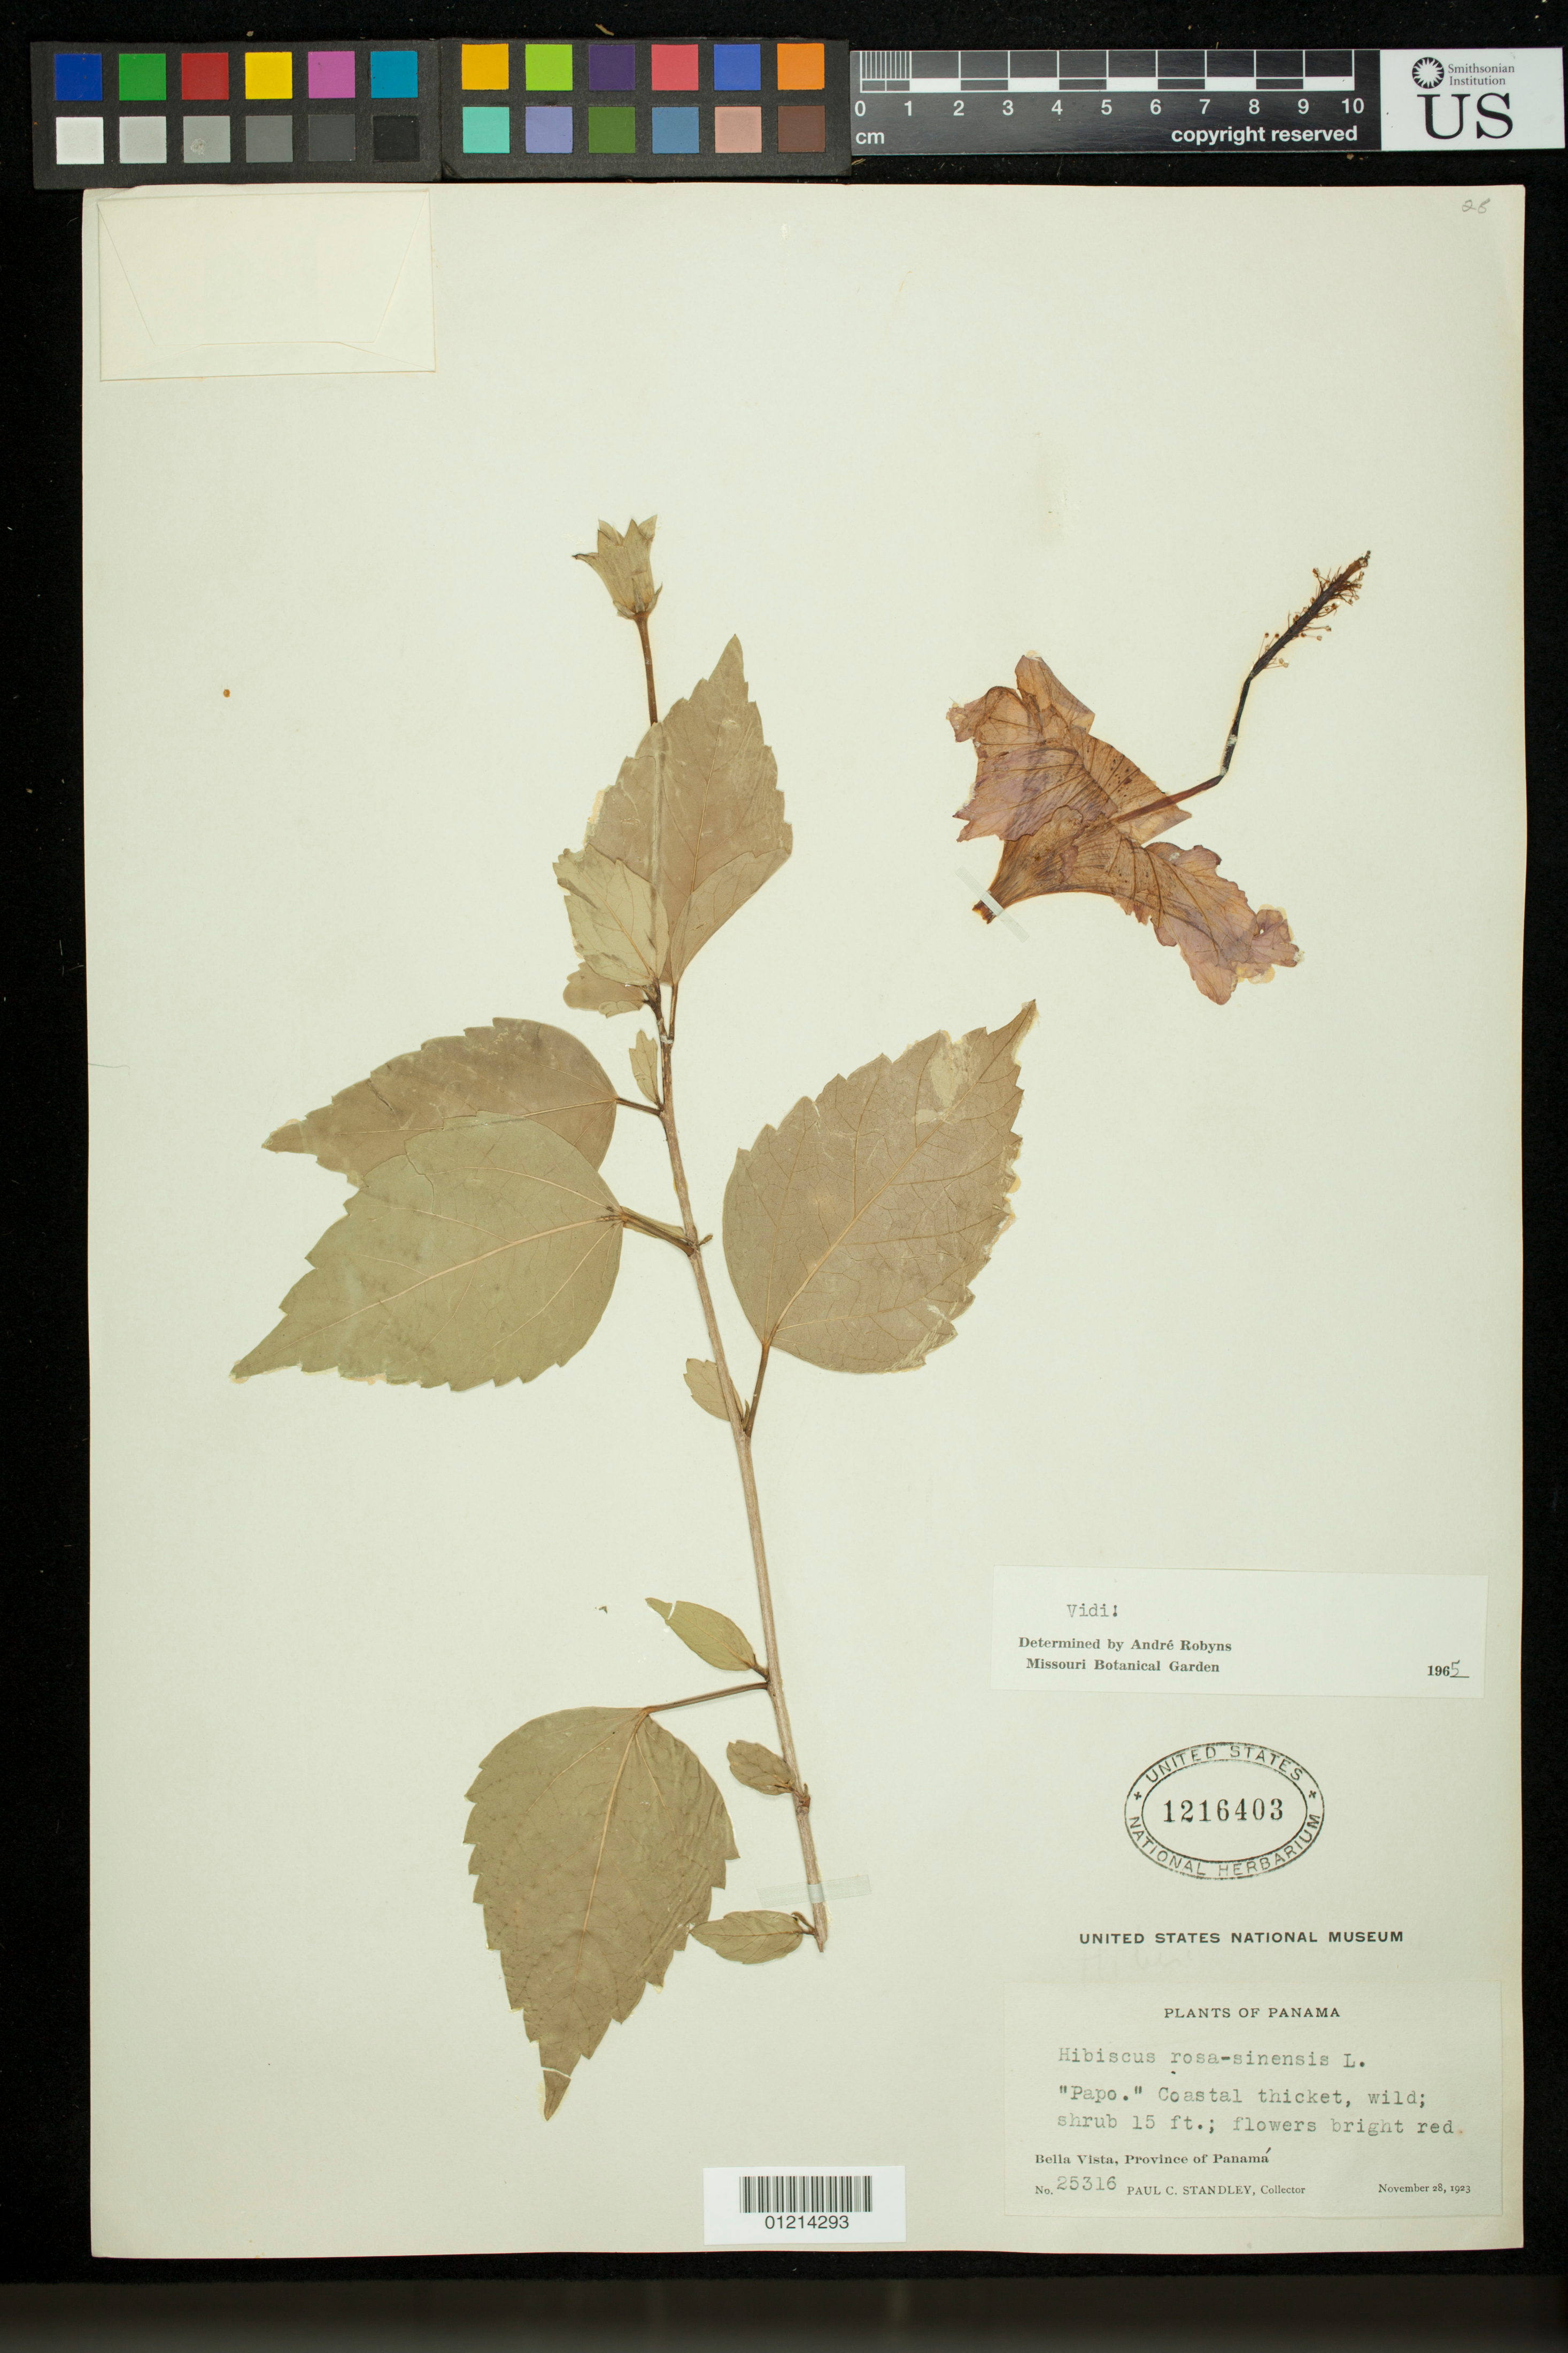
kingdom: Plantae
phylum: Tracheophyta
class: Magnoliopsida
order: Malvales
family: Malvaceae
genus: Hibiscus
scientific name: Hibiscus rosa-sinensis var. rosa-sinensis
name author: L.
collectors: P. C. Standley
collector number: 25316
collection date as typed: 11/28/1923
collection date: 1923-11-28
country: Panama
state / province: Panamá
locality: Bella Vista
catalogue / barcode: US 1216403